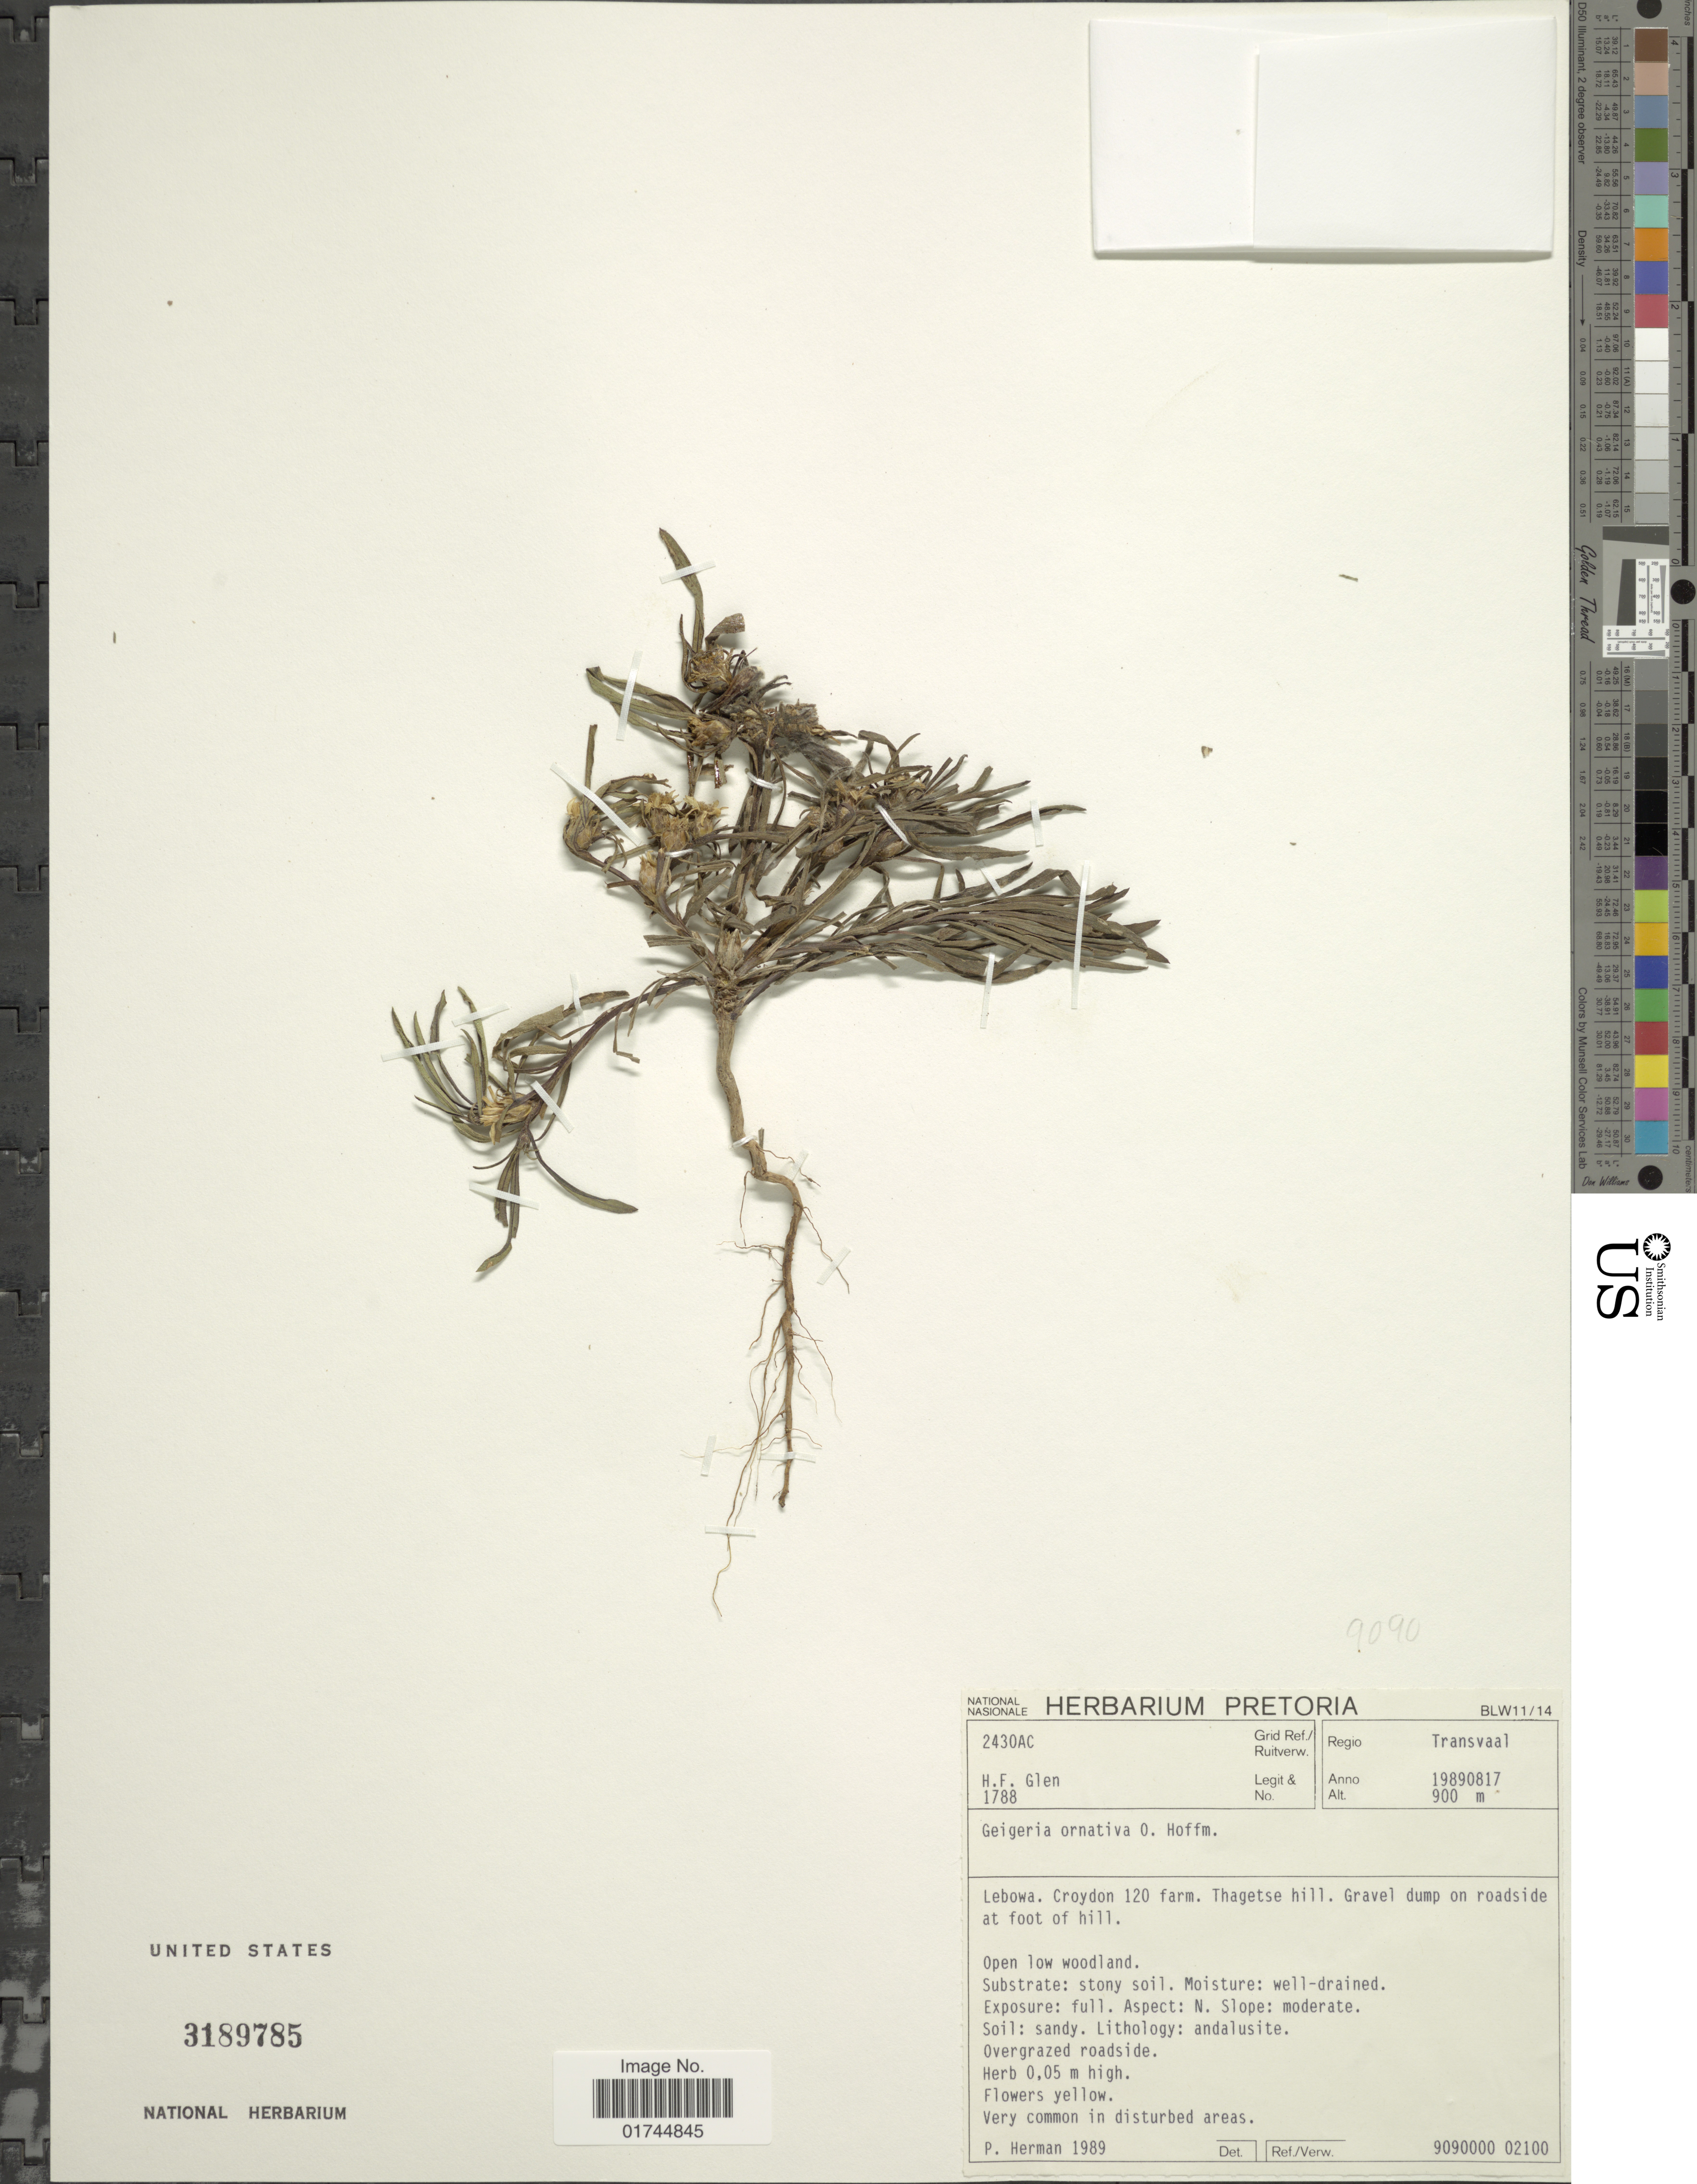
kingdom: Plantae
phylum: Tracheophyta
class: Magnoliopsida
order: Asterales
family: Asteraceae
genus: Geigeria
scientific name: Geigeria ornativa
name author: O. Hoffm.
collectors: H. F. Glen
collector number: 1788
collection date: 1989-08-17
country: South Africa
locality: Transvaal, Lebowa, Croydon 120 farm, Thagetse hill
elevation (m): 900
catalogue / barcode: US 3189785